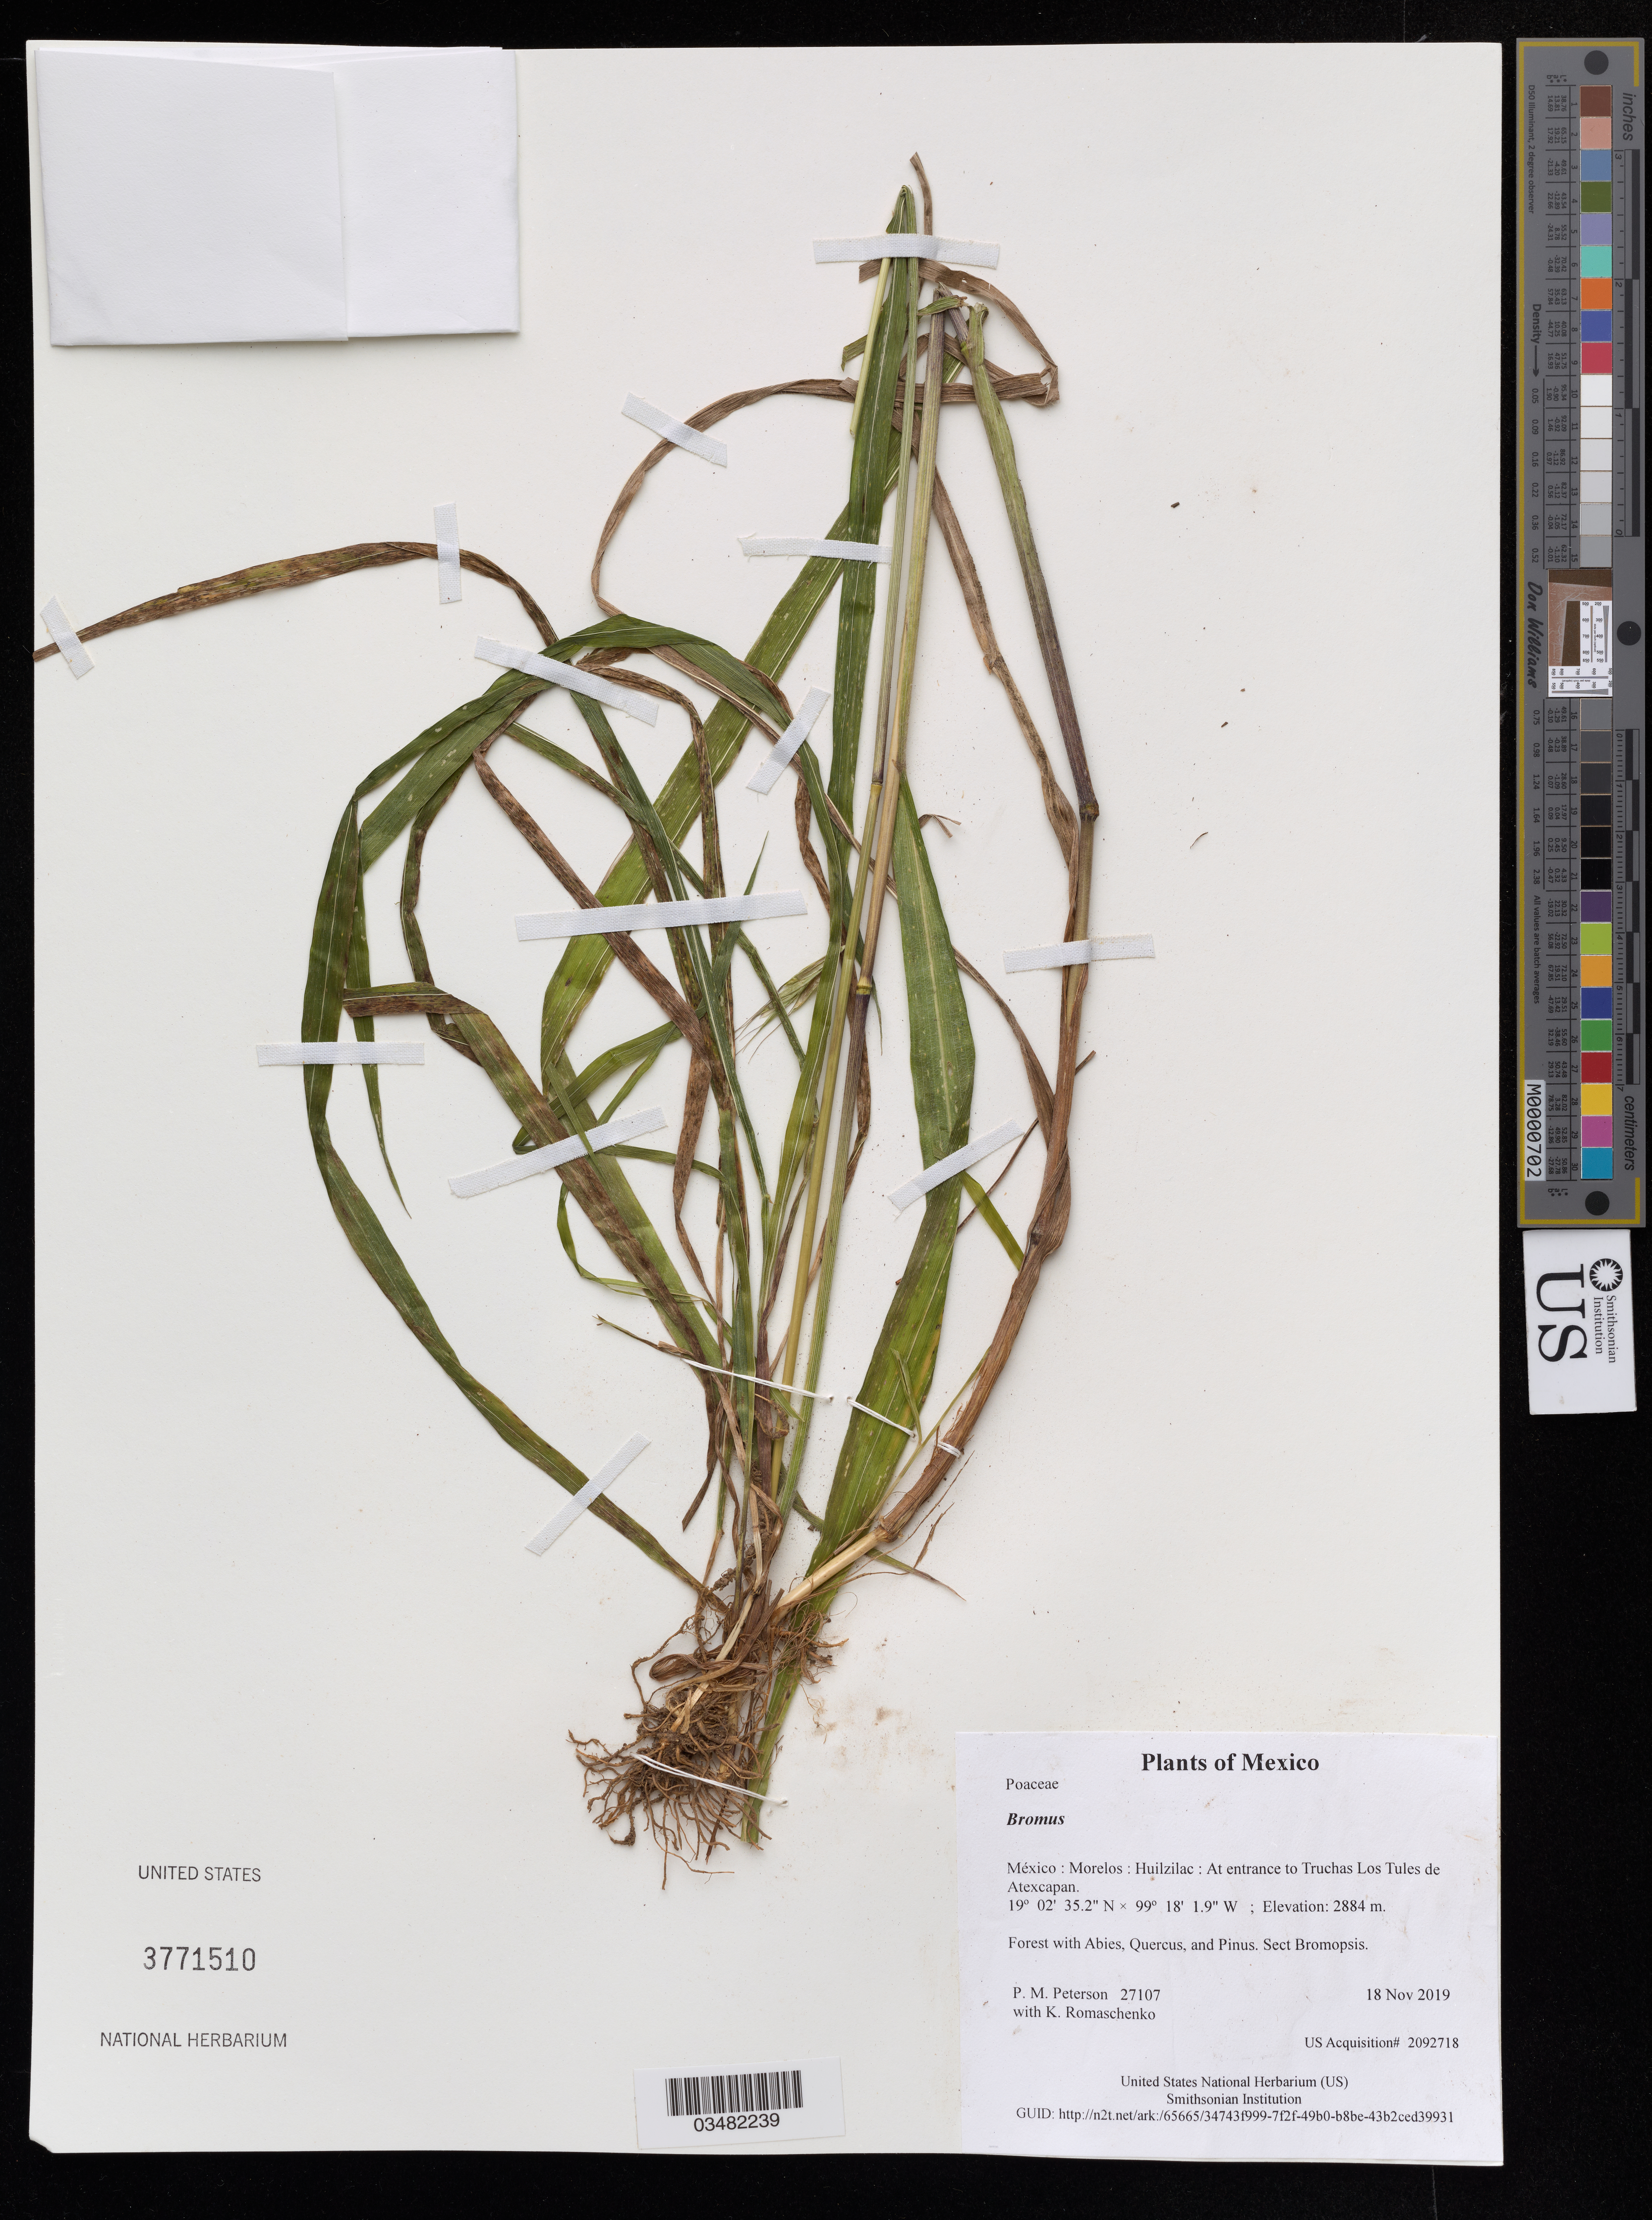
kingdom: Plantae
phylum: Tracheophyta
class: Liliopsida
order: Poales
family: Poaceae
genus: Bromus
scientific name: Bromus sp.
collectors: P. M. Peterson & K. Romaschenko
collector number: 27107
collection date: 2019-11-18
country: México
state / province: Morelos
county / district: Huilzilac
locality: At entrance to Truchas Los Tules de Atexcapan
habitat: Forest with Abies, Quercus, and Pinus.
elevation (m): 2884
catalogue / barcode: US 3771510